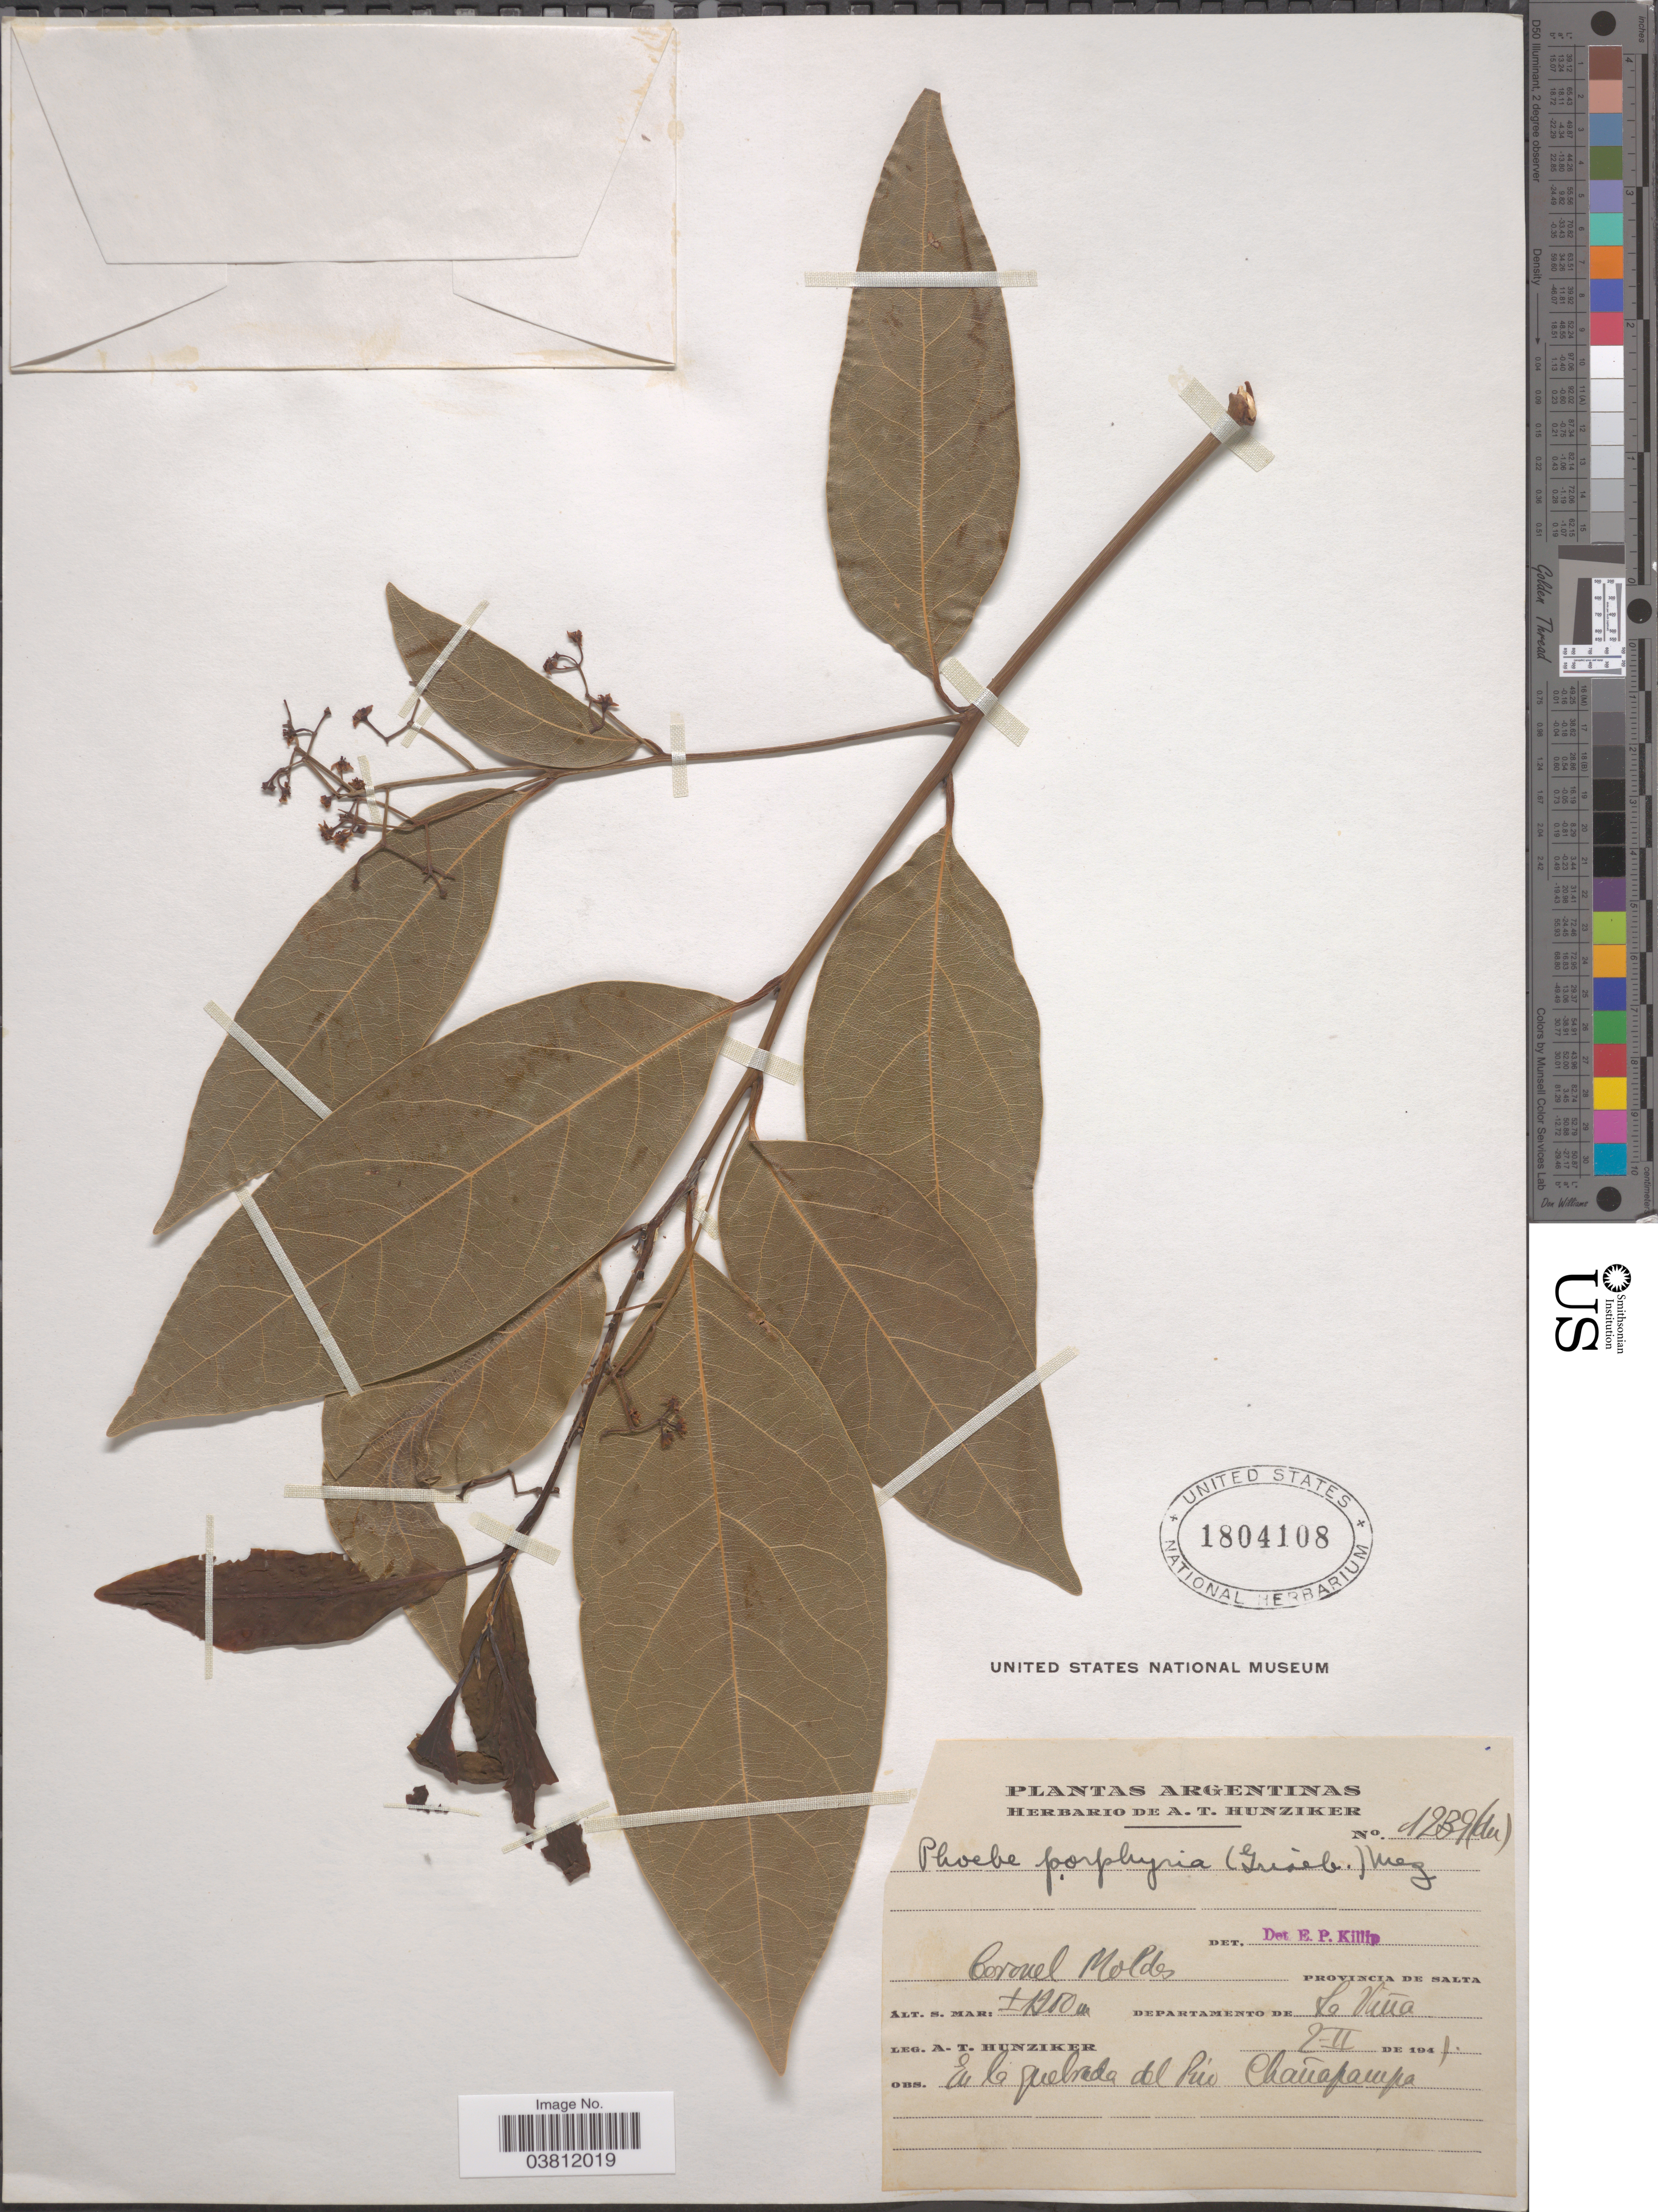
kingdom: Plantae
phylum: Tracheophyta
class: Magnoliopsida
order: Laurales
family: Lauraceae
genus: Phoebe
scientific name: Phoebe porphyria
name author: (Griseb.) Mez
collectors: A. T. Hunziker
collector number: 1239(du)*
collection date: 1941-02-02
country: Argentina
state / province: Salta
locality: Coronel Moldes. Departamento de La Niña.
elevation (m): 1250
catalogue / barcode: US 1804108